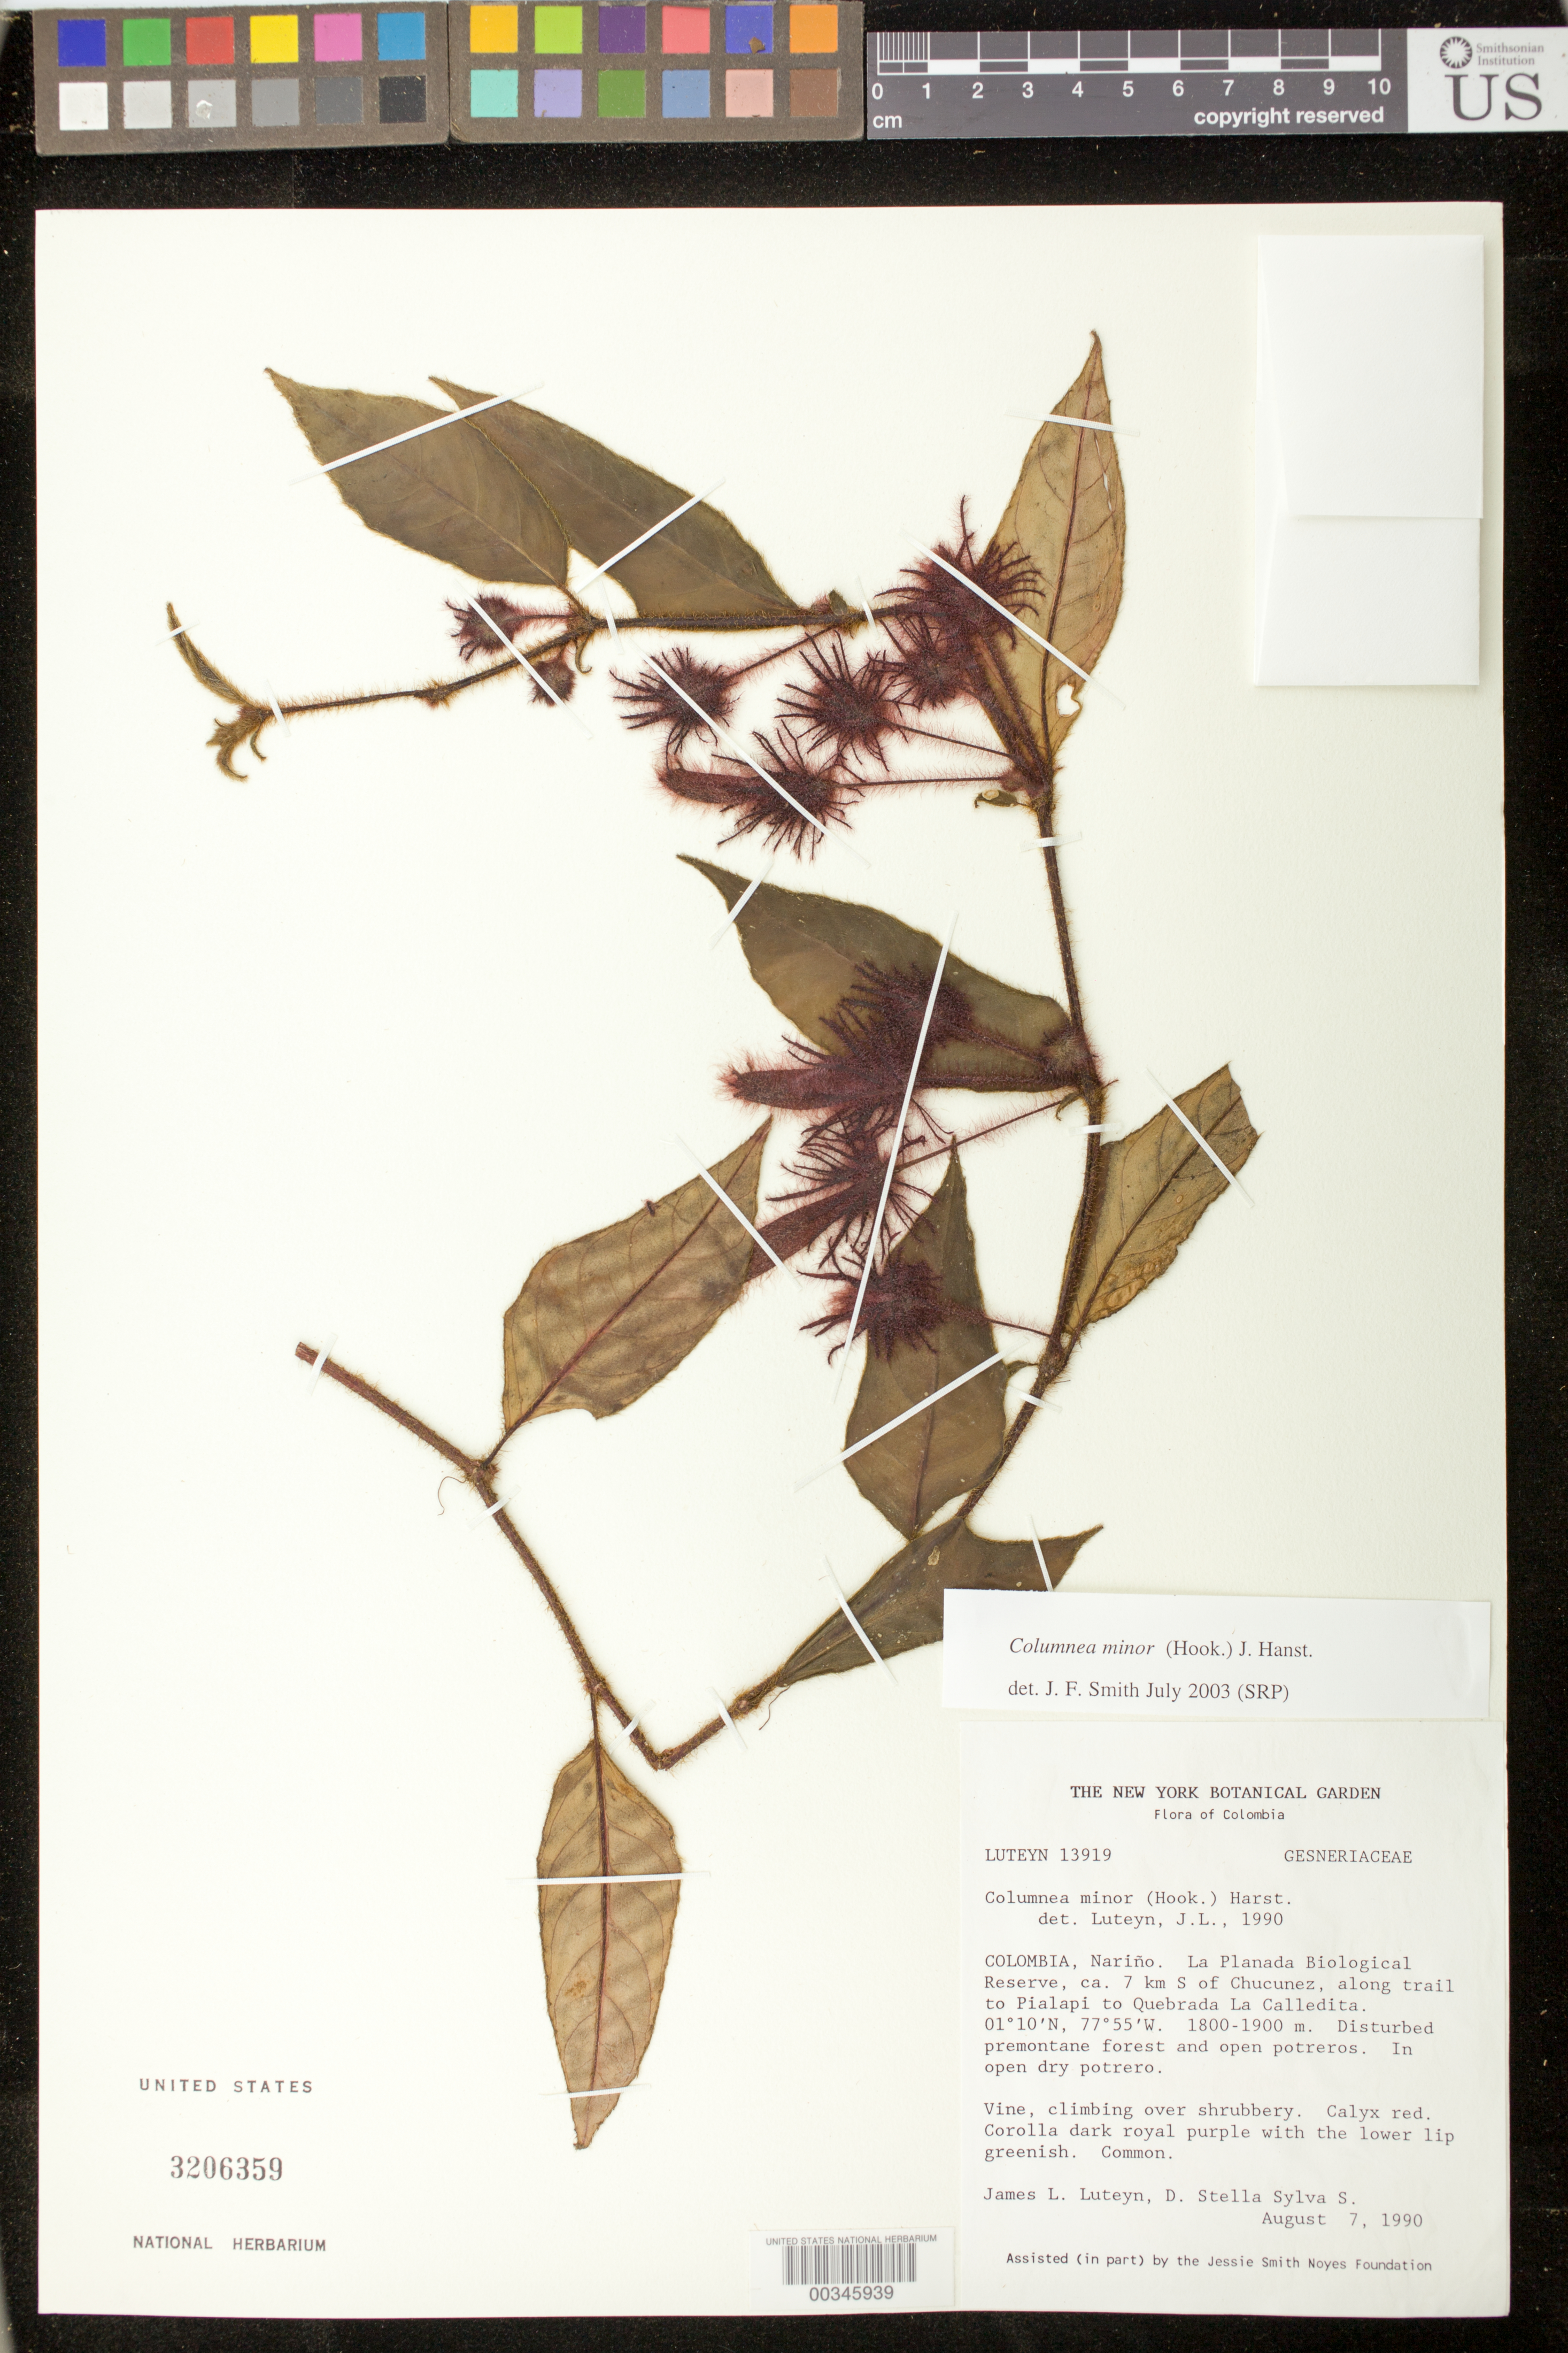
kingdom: Plantae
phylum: Tracheophyta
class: Magnoliopsida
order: Lamiales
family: Gesneriaceae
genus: Columnea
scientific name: Columnea minor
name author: (Hook.) Hanst.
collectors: J. L. Luteyn & D. Sylva-S.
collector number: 13919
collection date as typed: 07 Aug 1990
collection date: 1990-08-07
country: Colombia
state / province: Nariño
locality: La Planada Biological Reserve, ca. 7 km S of Chucunez, along trail to Pialapi to Quebrada la Calledita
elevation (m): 1800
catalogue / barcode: US 3206359